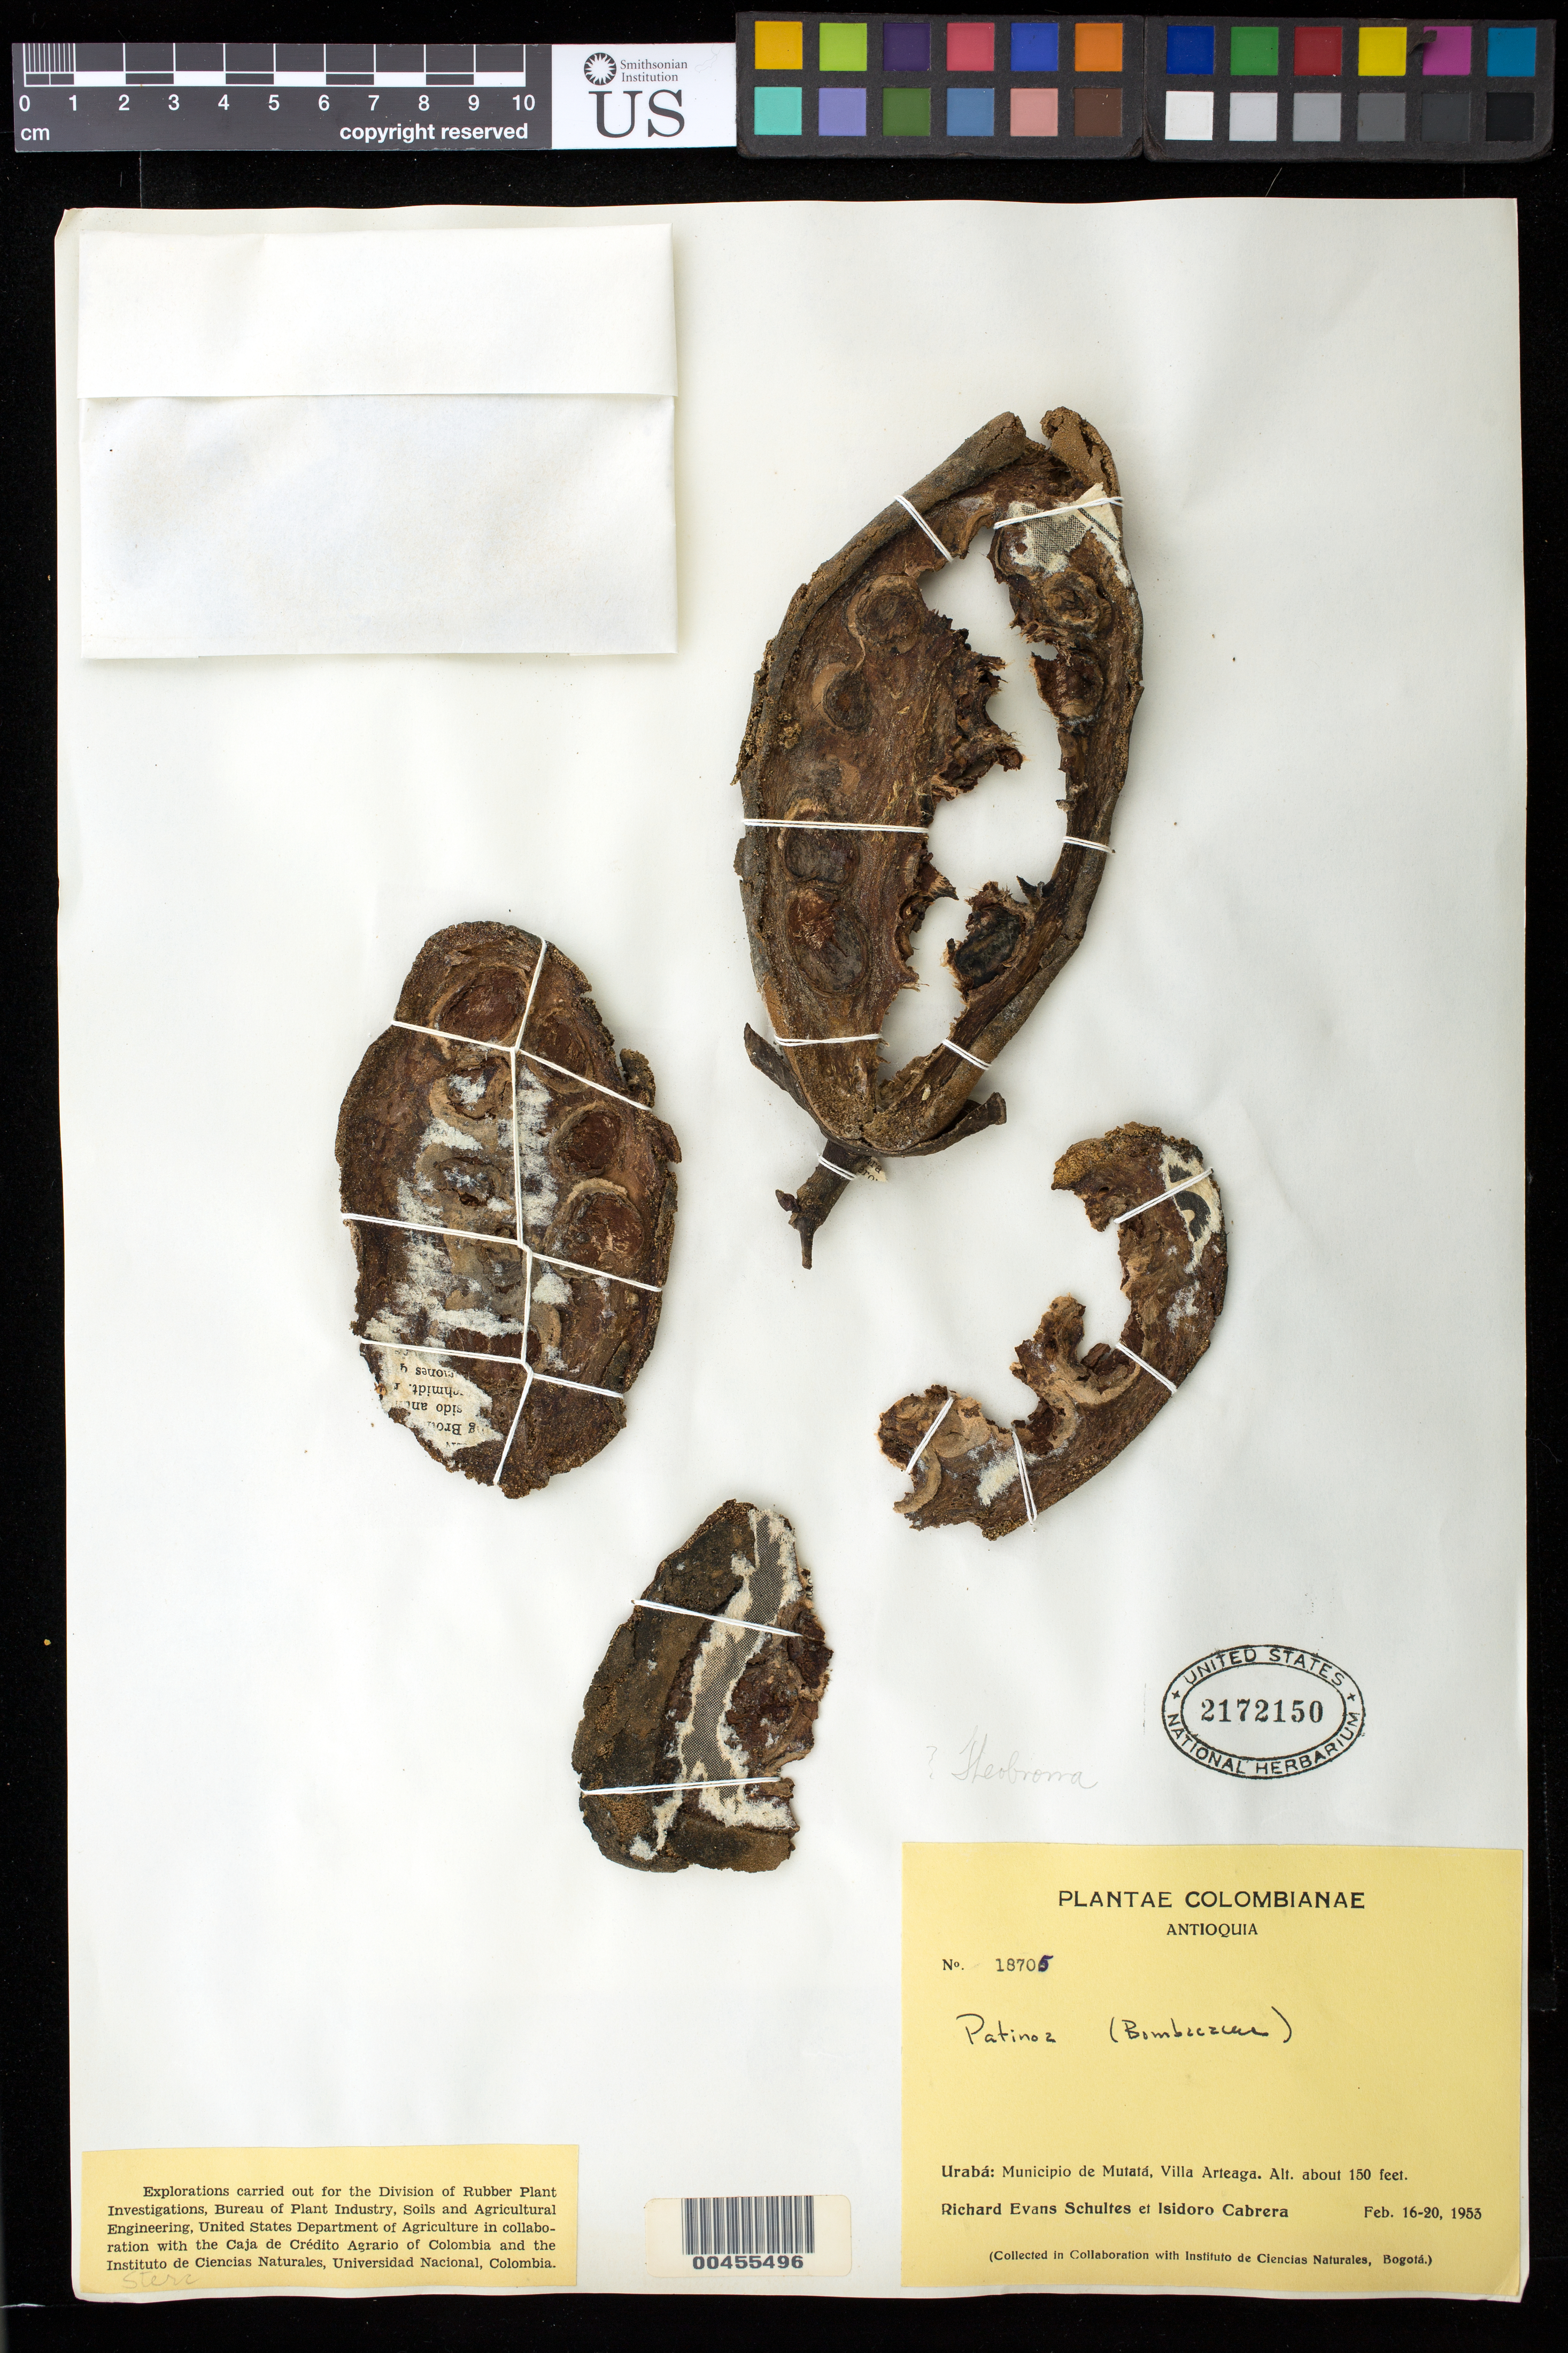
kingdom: Plantae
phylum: Tracheophyta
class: Magnoliopsida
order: Malvales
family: Malvaceae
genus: Patinoa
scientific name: Patinoa sp.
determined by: Dorr, L. J., (BOT), Smithsonian Institution - National Museum of Natural History (UNITED STATES)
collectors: R. E. Schultes & I. Caberea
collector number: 18705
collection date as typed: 16 Feb 1953 to 20 Feb 1953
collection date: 1953-02-16/1953-02-20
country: Colombia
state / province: Antioquia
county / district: Mutatá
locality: Villa Arteaga, Urabá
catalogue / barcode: US 2172150